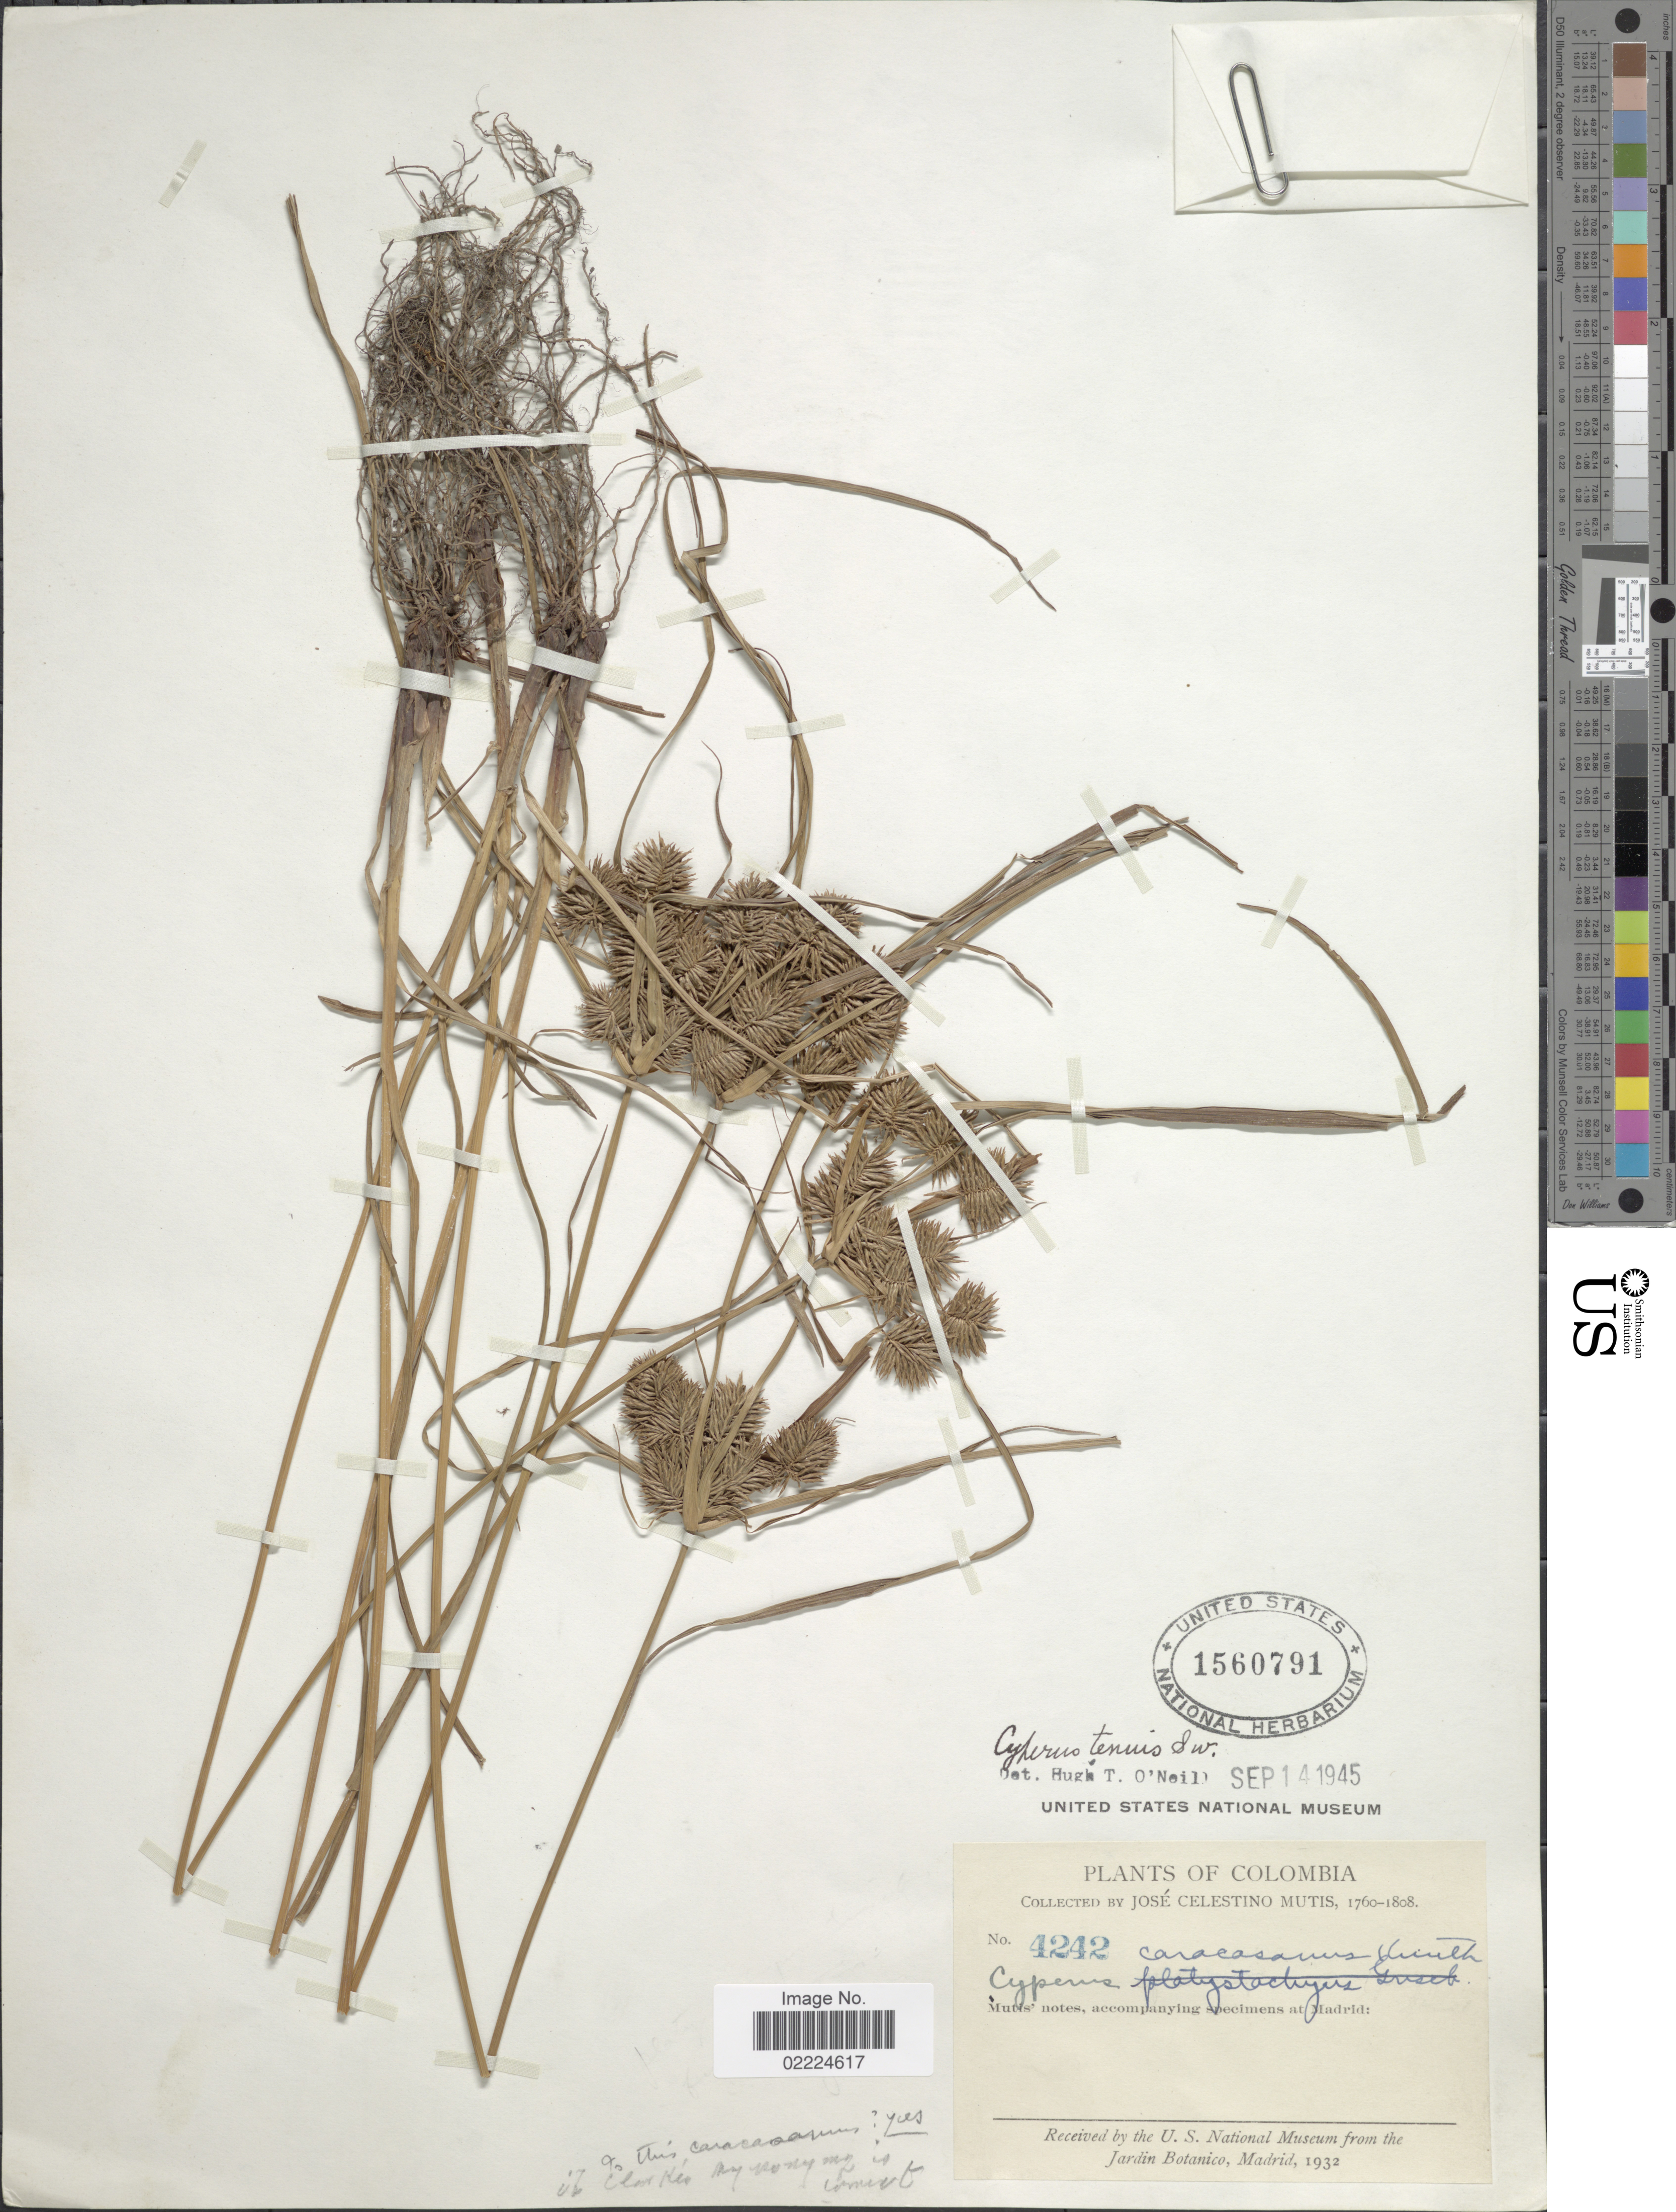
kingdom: Plantae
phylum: Tracheophyta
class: Liliopsida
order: Poales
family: Cyperaceae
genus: Cyperus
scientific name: Cyperus tenuis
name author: Sw.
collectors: J. C. B. Mutis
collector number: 4242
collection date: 1760/1808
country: Colombia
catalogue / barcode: US 1560791